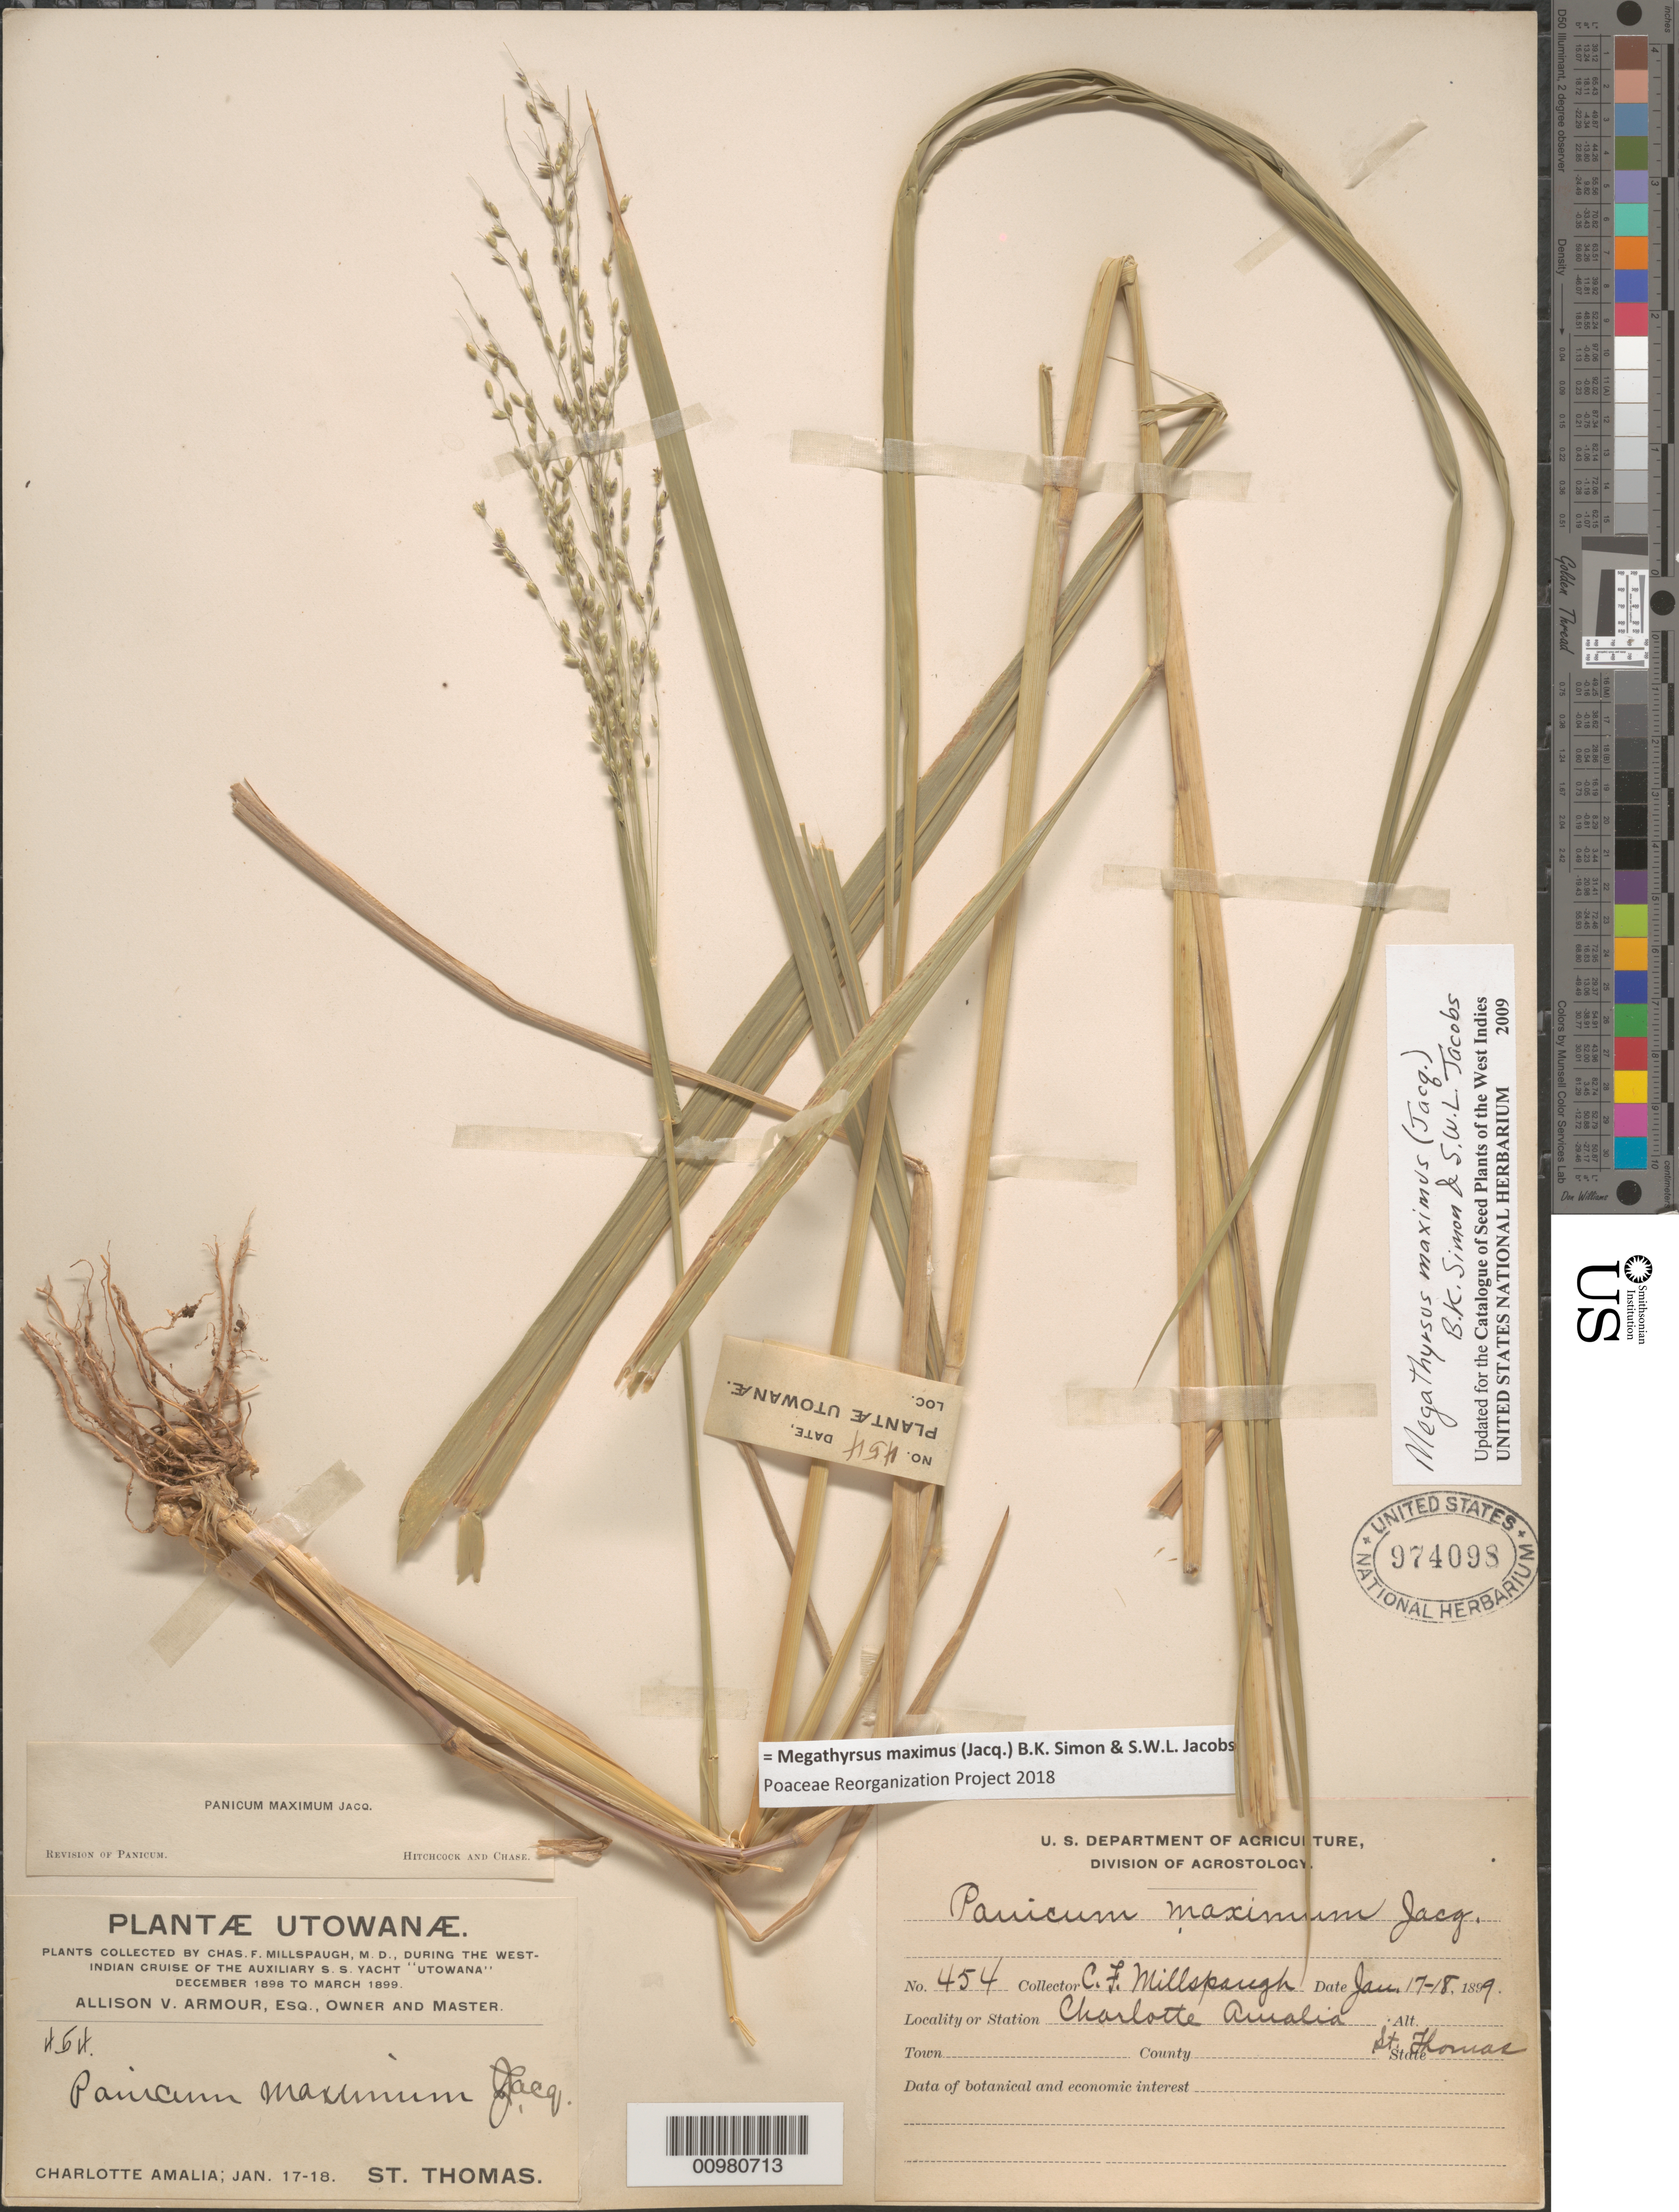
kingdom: Plantae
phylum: Tracheophyta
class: Liliopsida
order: Poales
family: Poaceae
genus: Megathyrsus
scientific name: Megathyrsus maximus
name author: (Jacq.) B.K. Simon & S.W.L. Jacobs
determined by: Hitchcock, Albert S.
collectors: C. F. Millspaugh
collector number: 454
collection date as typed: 17 Jan 1899 to 18 Jan 1899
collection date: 1899-01-17/1899-01-18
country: U.S. Virgin Islands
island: St. Thomas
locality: Charlotte Amalia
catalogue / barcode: US 974098